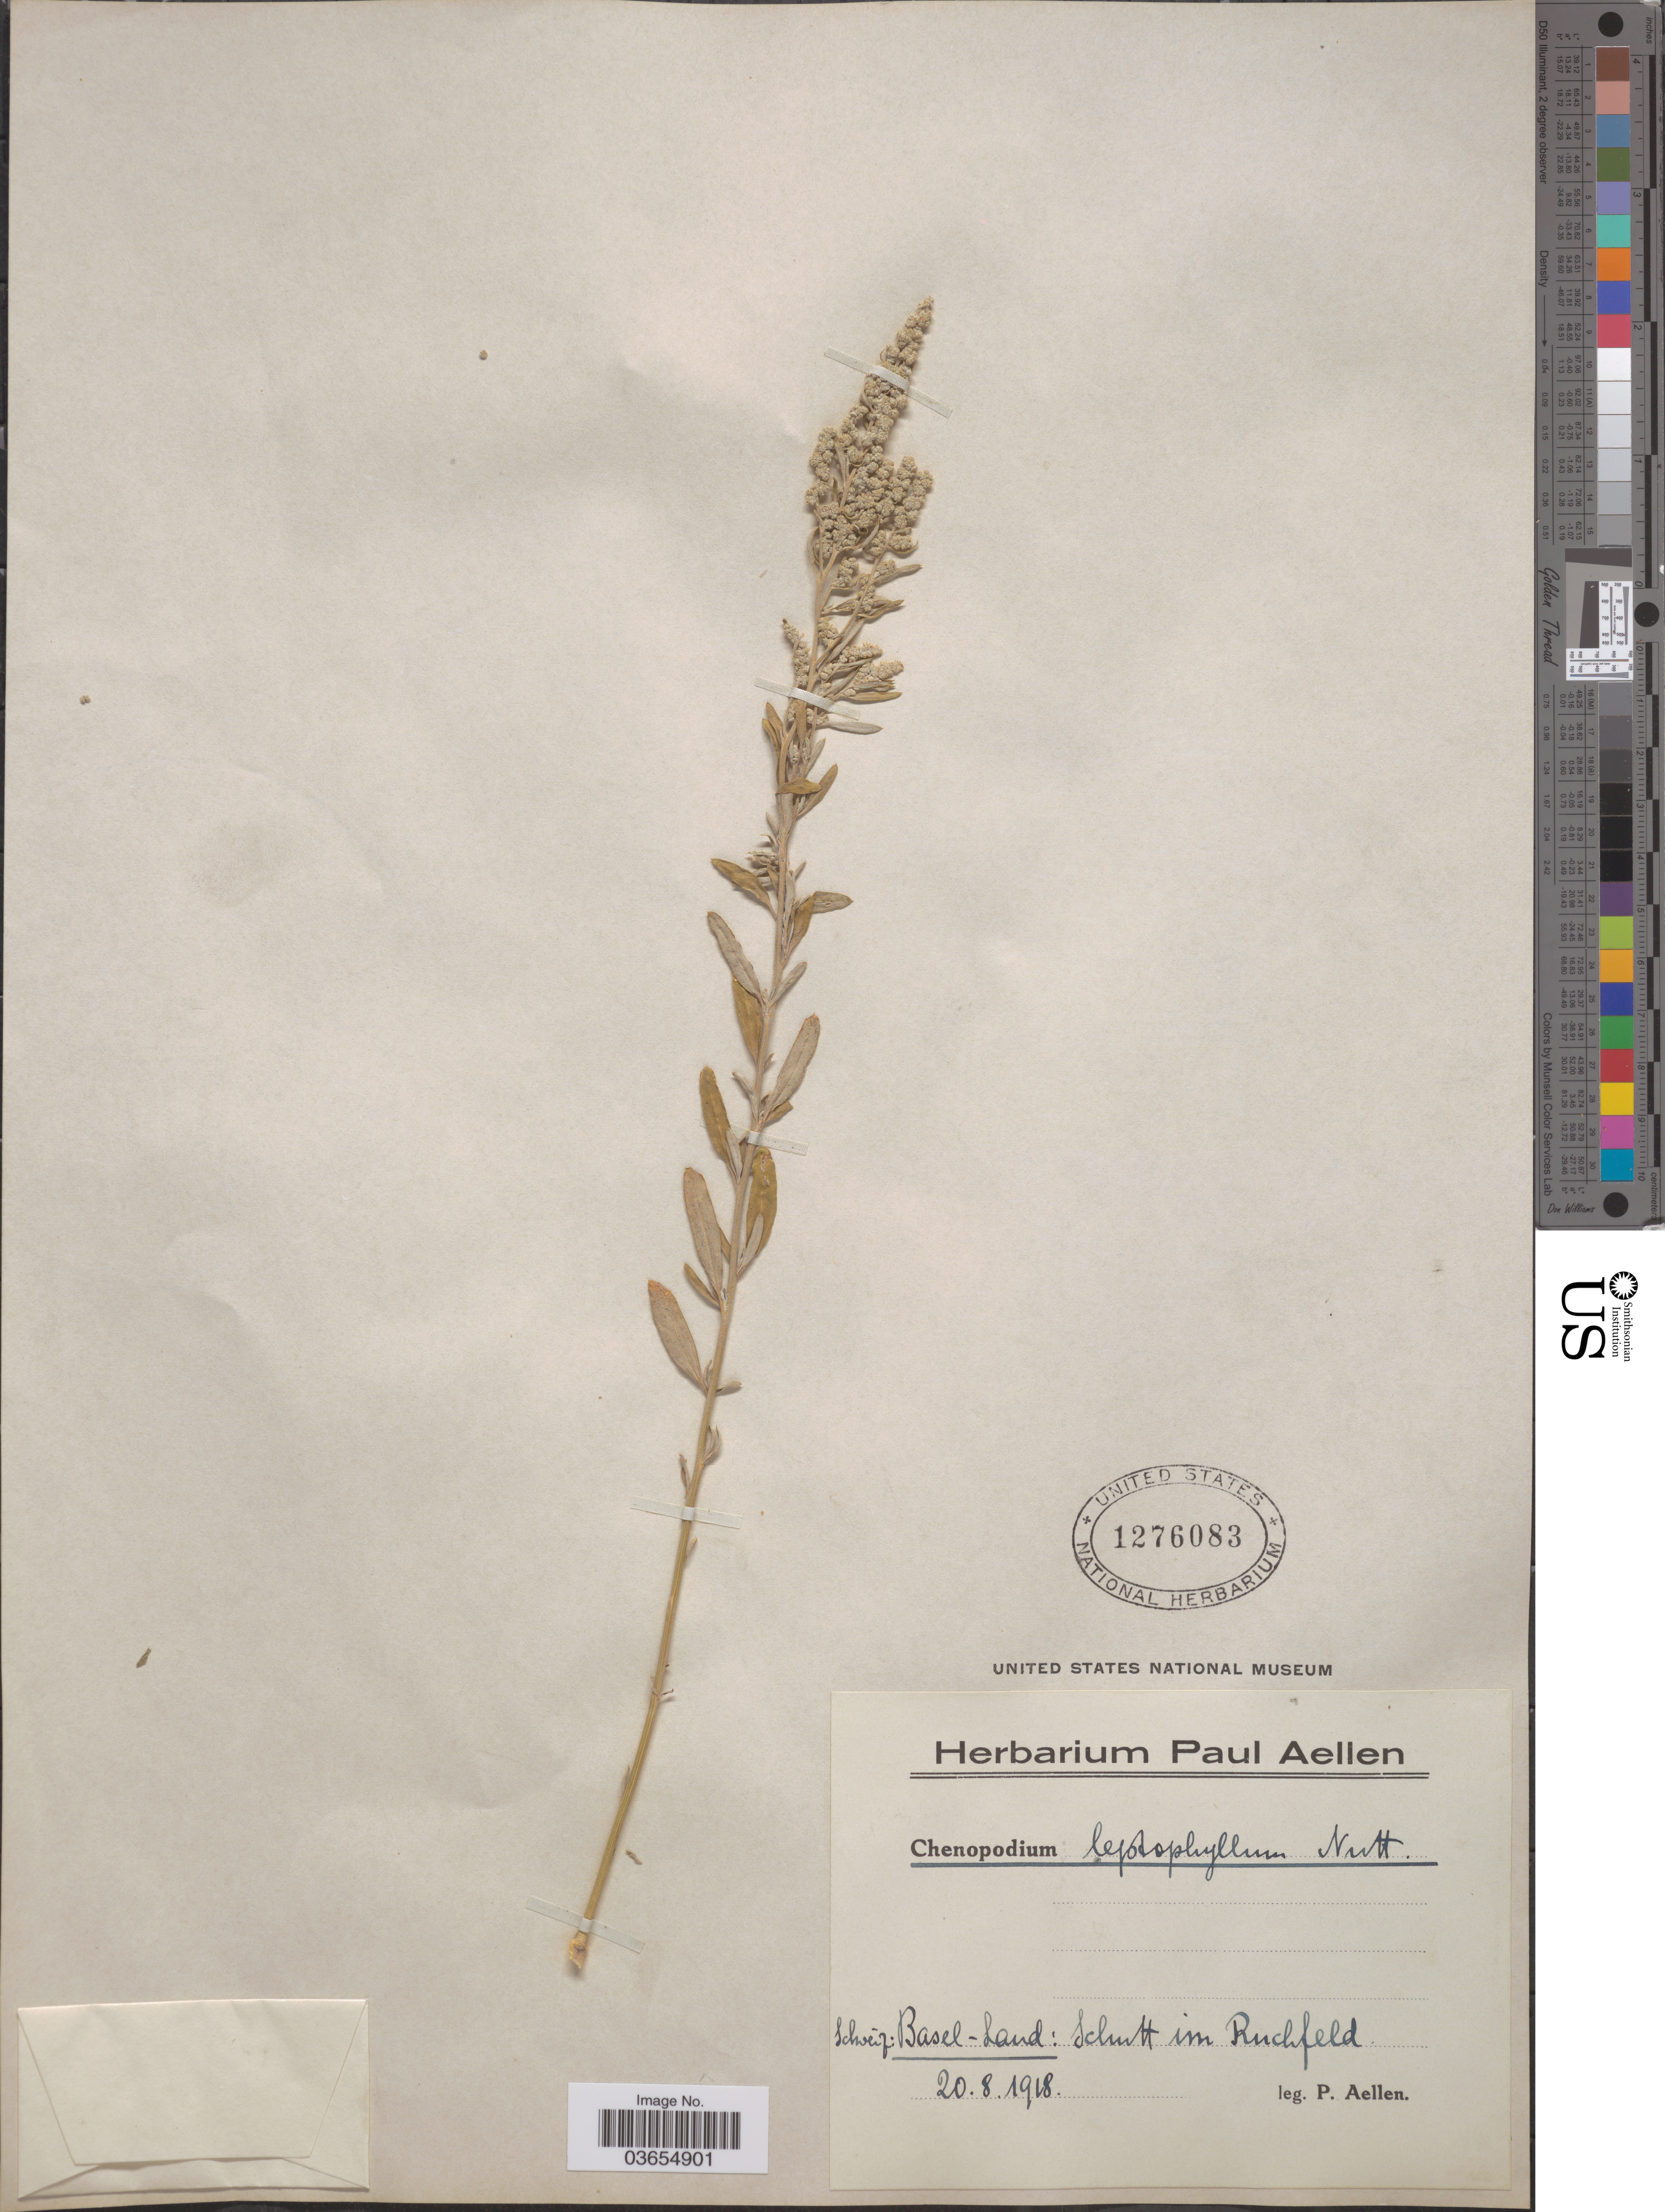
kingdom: Plantae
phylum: Tracheophyta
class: Magnoliopsida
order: Caryophyllales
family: Amaranthaceae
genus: Chenopodium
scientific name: Chenopodium leptophyllum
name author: (Moq.) Nutt. ex S. Watson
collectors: P. Aellen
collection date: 1918-08-20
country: Switzerland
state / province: Basel-Landschaft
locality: Schweiz: Basel-Land: Schutt im Ruchfeld.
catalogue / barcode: US 1276083